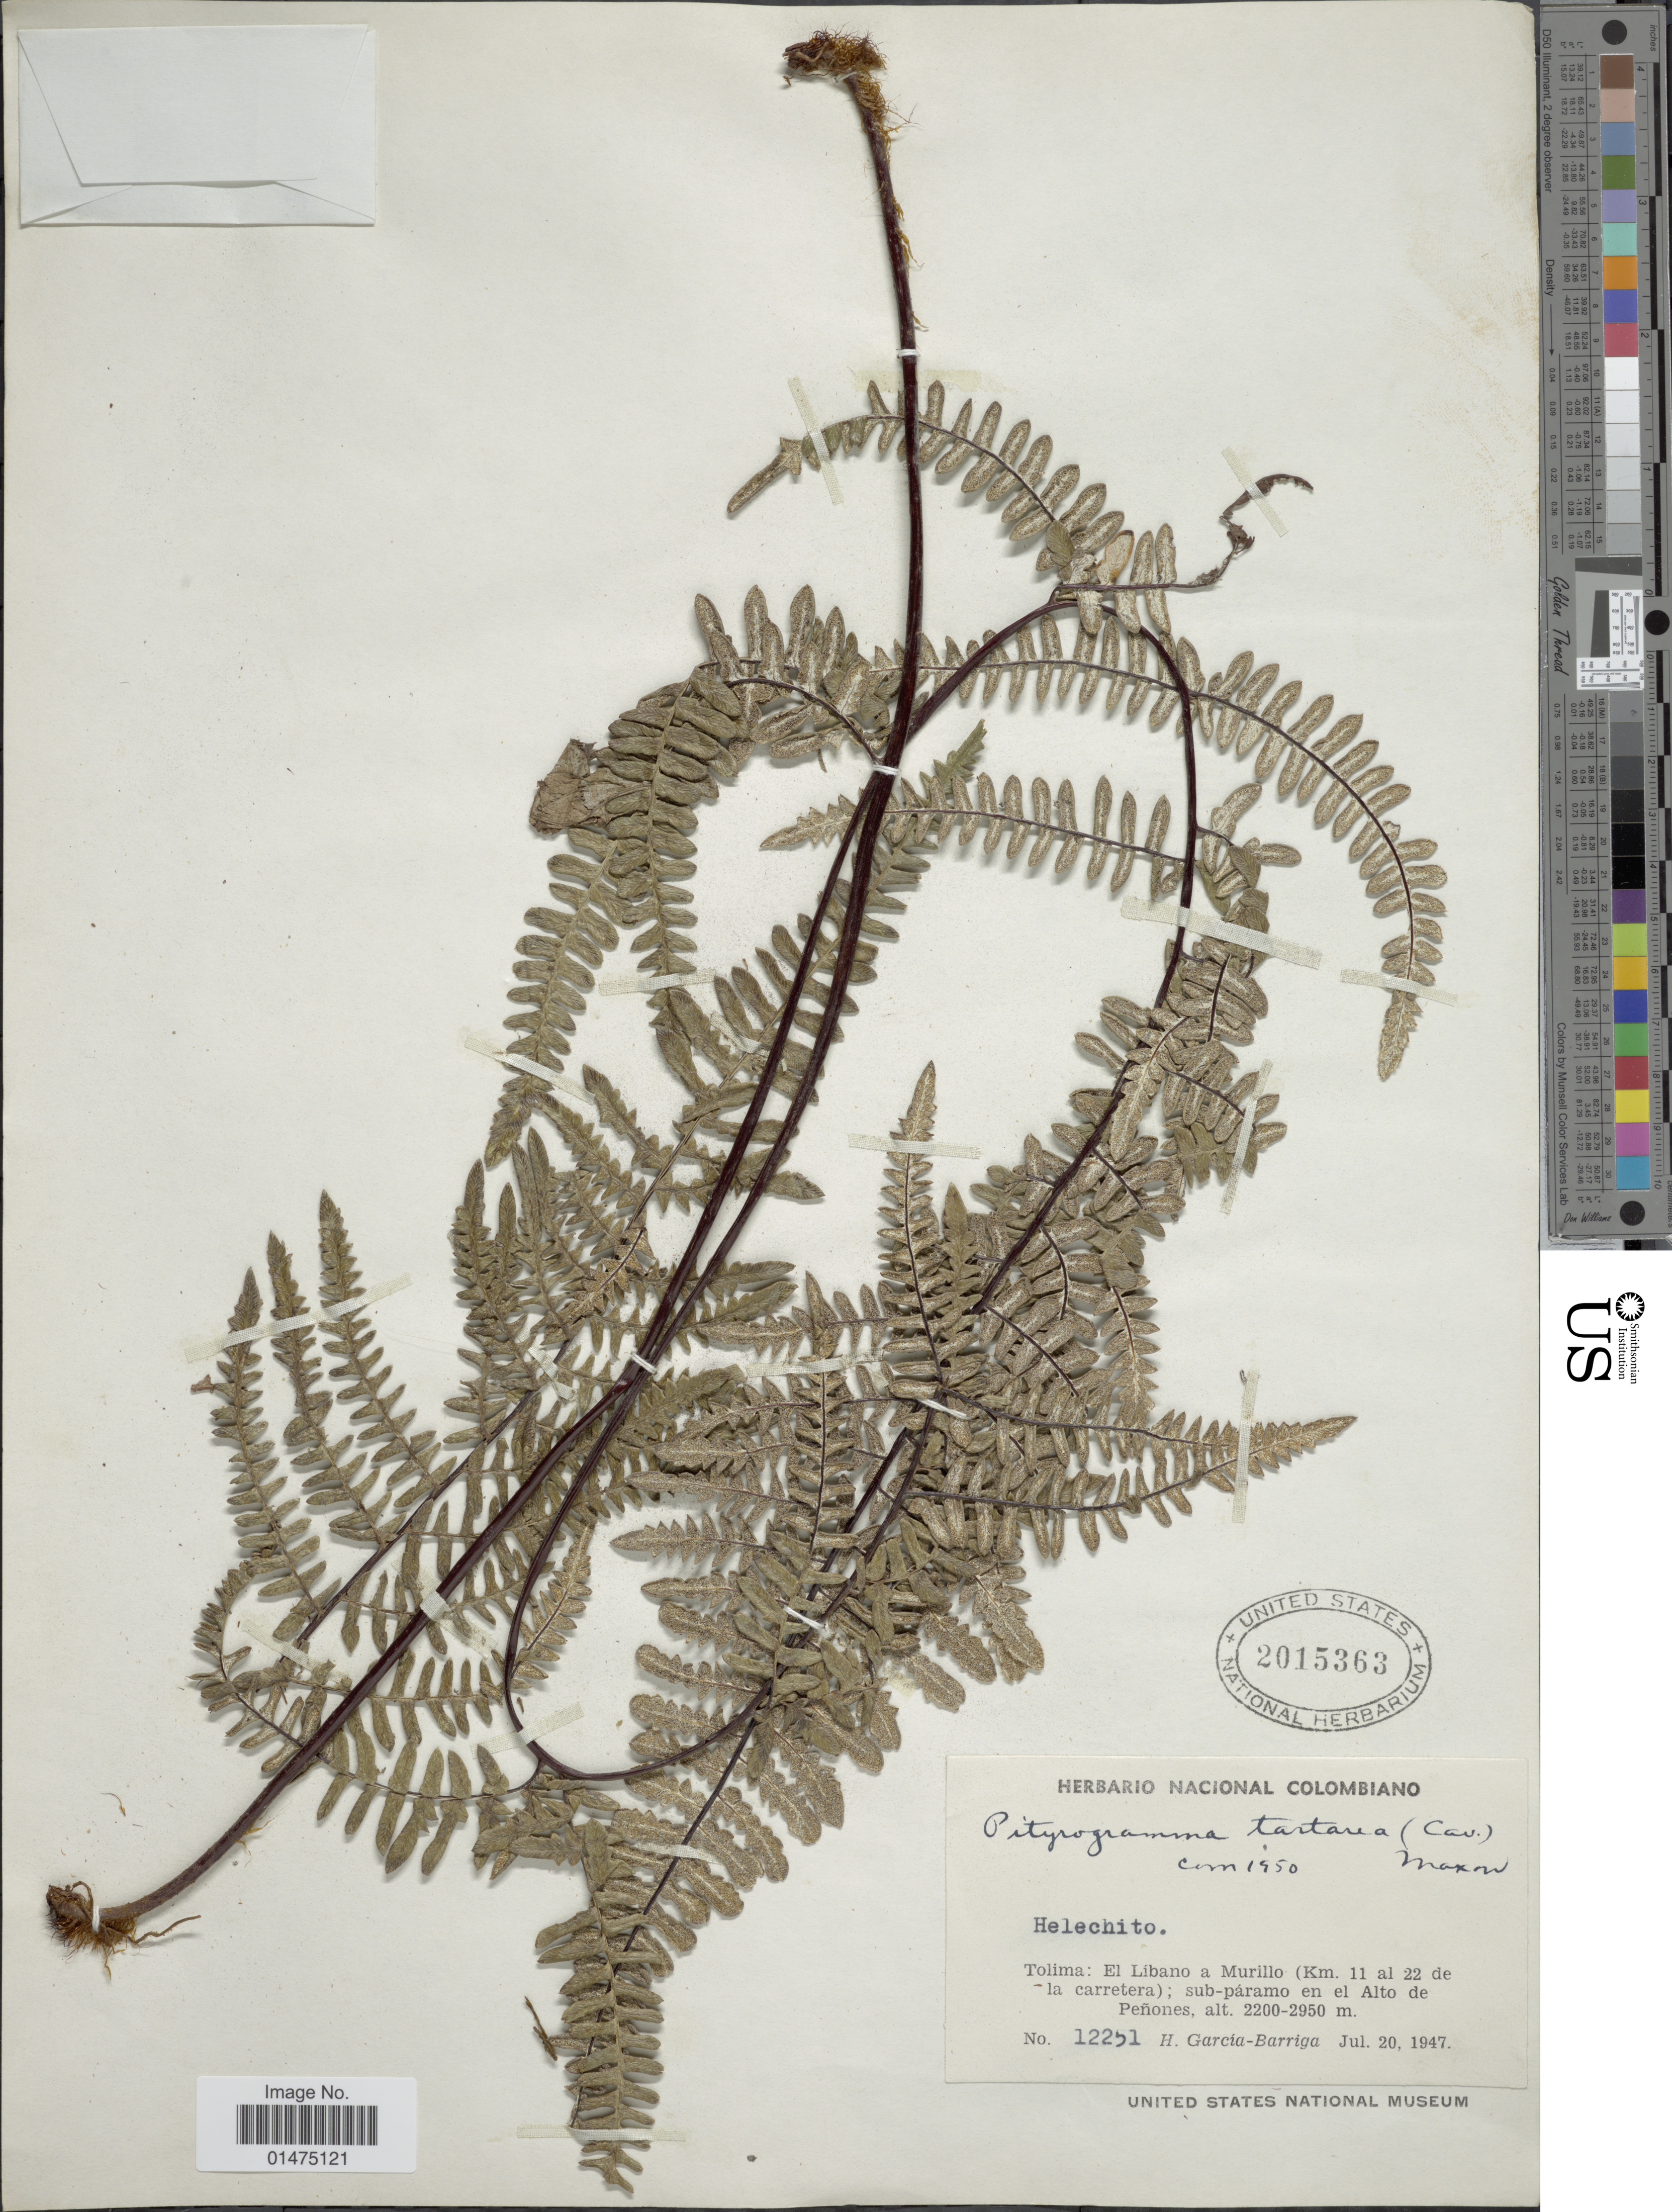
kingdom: Plantae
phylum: Tracheophyta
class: Polypodiopsida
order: Polypodiales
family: Pteridaceae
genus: Pityrogramma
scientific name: Pityrogramma tartarea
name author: (Cav.) Maxon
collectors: H. García Barriga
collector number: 12251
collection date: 1947-07-20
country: Colombia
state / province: Tolima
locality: El Libano a Murilla (Km. 11 al 22 de la carretera), sub-paramo en el Alto de Peñones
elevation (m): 2200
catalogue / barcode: US 20158363